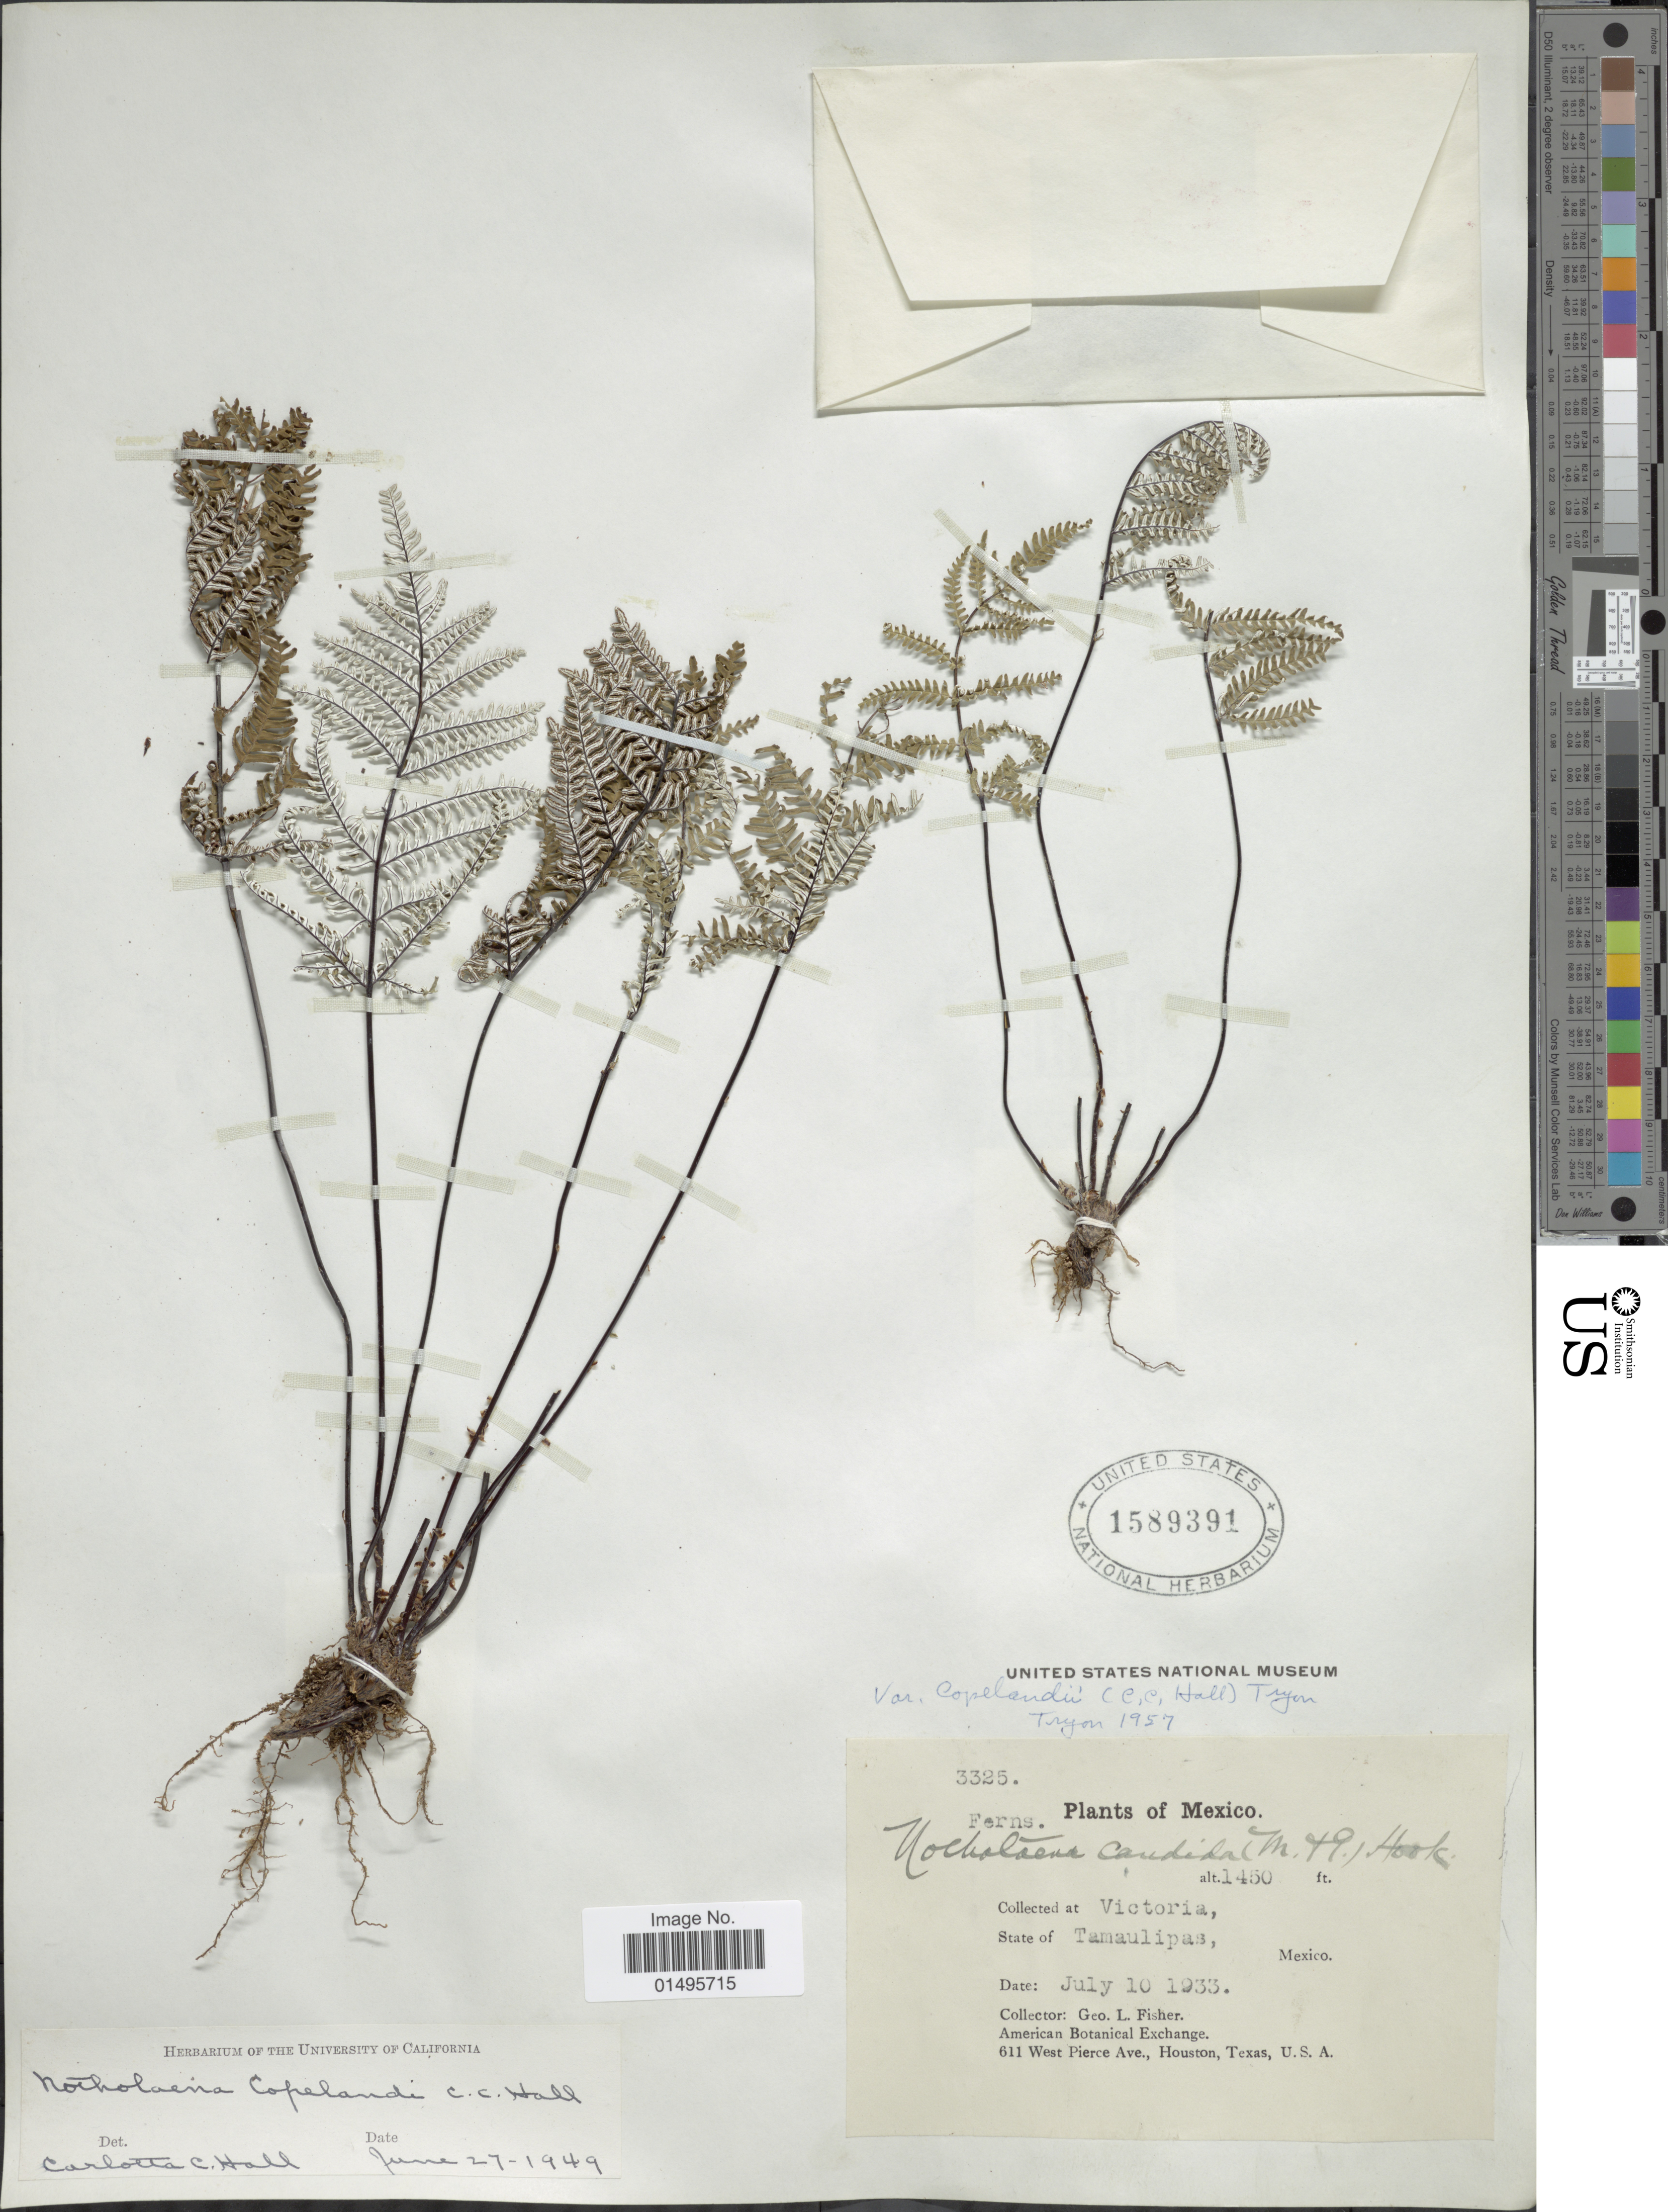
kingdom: Plantae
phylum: Tracheophyta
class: Polypodiopsida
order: Polypodiales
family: Pteridaceae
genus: Notholaena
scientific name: Notholaena candida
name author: (M. Martens) Hook.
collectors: G. L. Fisher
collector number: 3325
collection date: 1933-07-10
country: Mexico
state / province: Tamaulipas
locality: Victoria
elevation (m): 442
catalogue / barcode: US 1589391